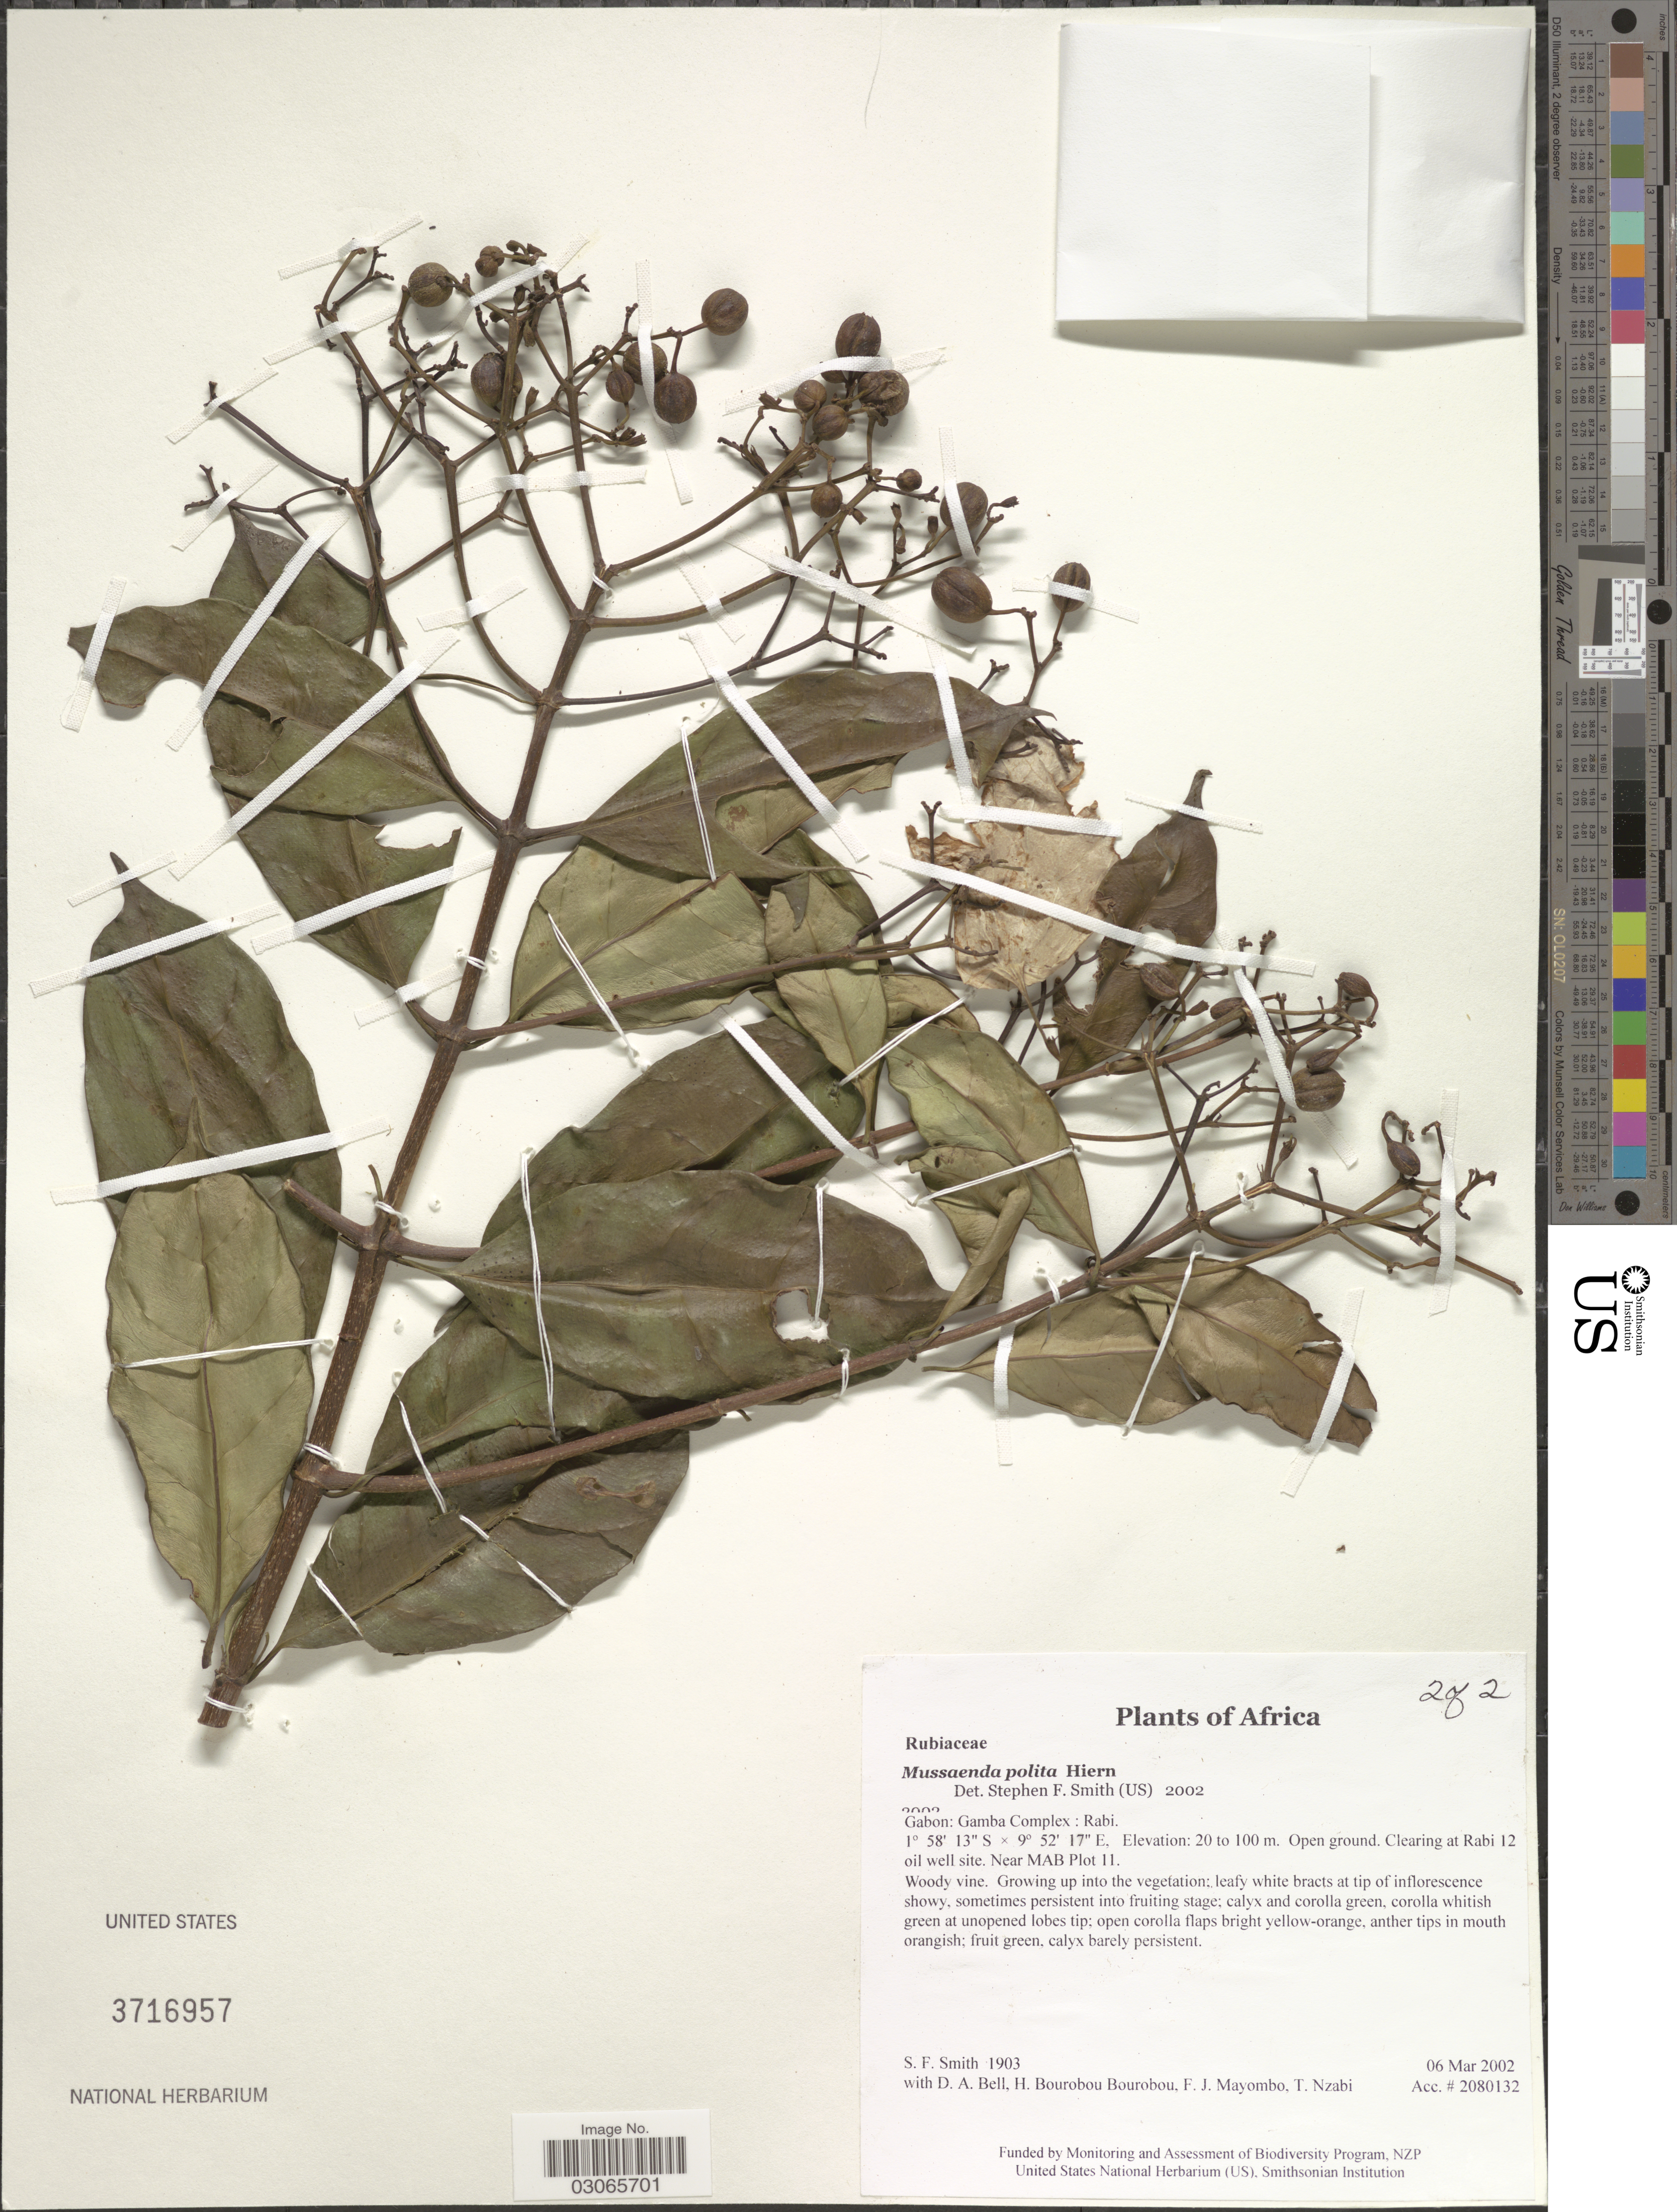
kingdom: Plantae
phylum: Tracheophyta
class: Magnoliopsida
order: Gentianales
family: Rubiaceae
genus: Mussaenda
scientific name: Mussaenda polita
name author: Hiern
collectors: S.F. Smith, D. A. Bell, H. Bourobou Bourobou & F. J. Mayombo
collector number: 1903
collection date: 2002-03-06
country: Gabon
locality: Gamba Complex: Rabi. Clearing at Rabi 12 oil well site. Near MAB Plot 11.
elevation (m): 20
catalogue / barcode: US 3716957